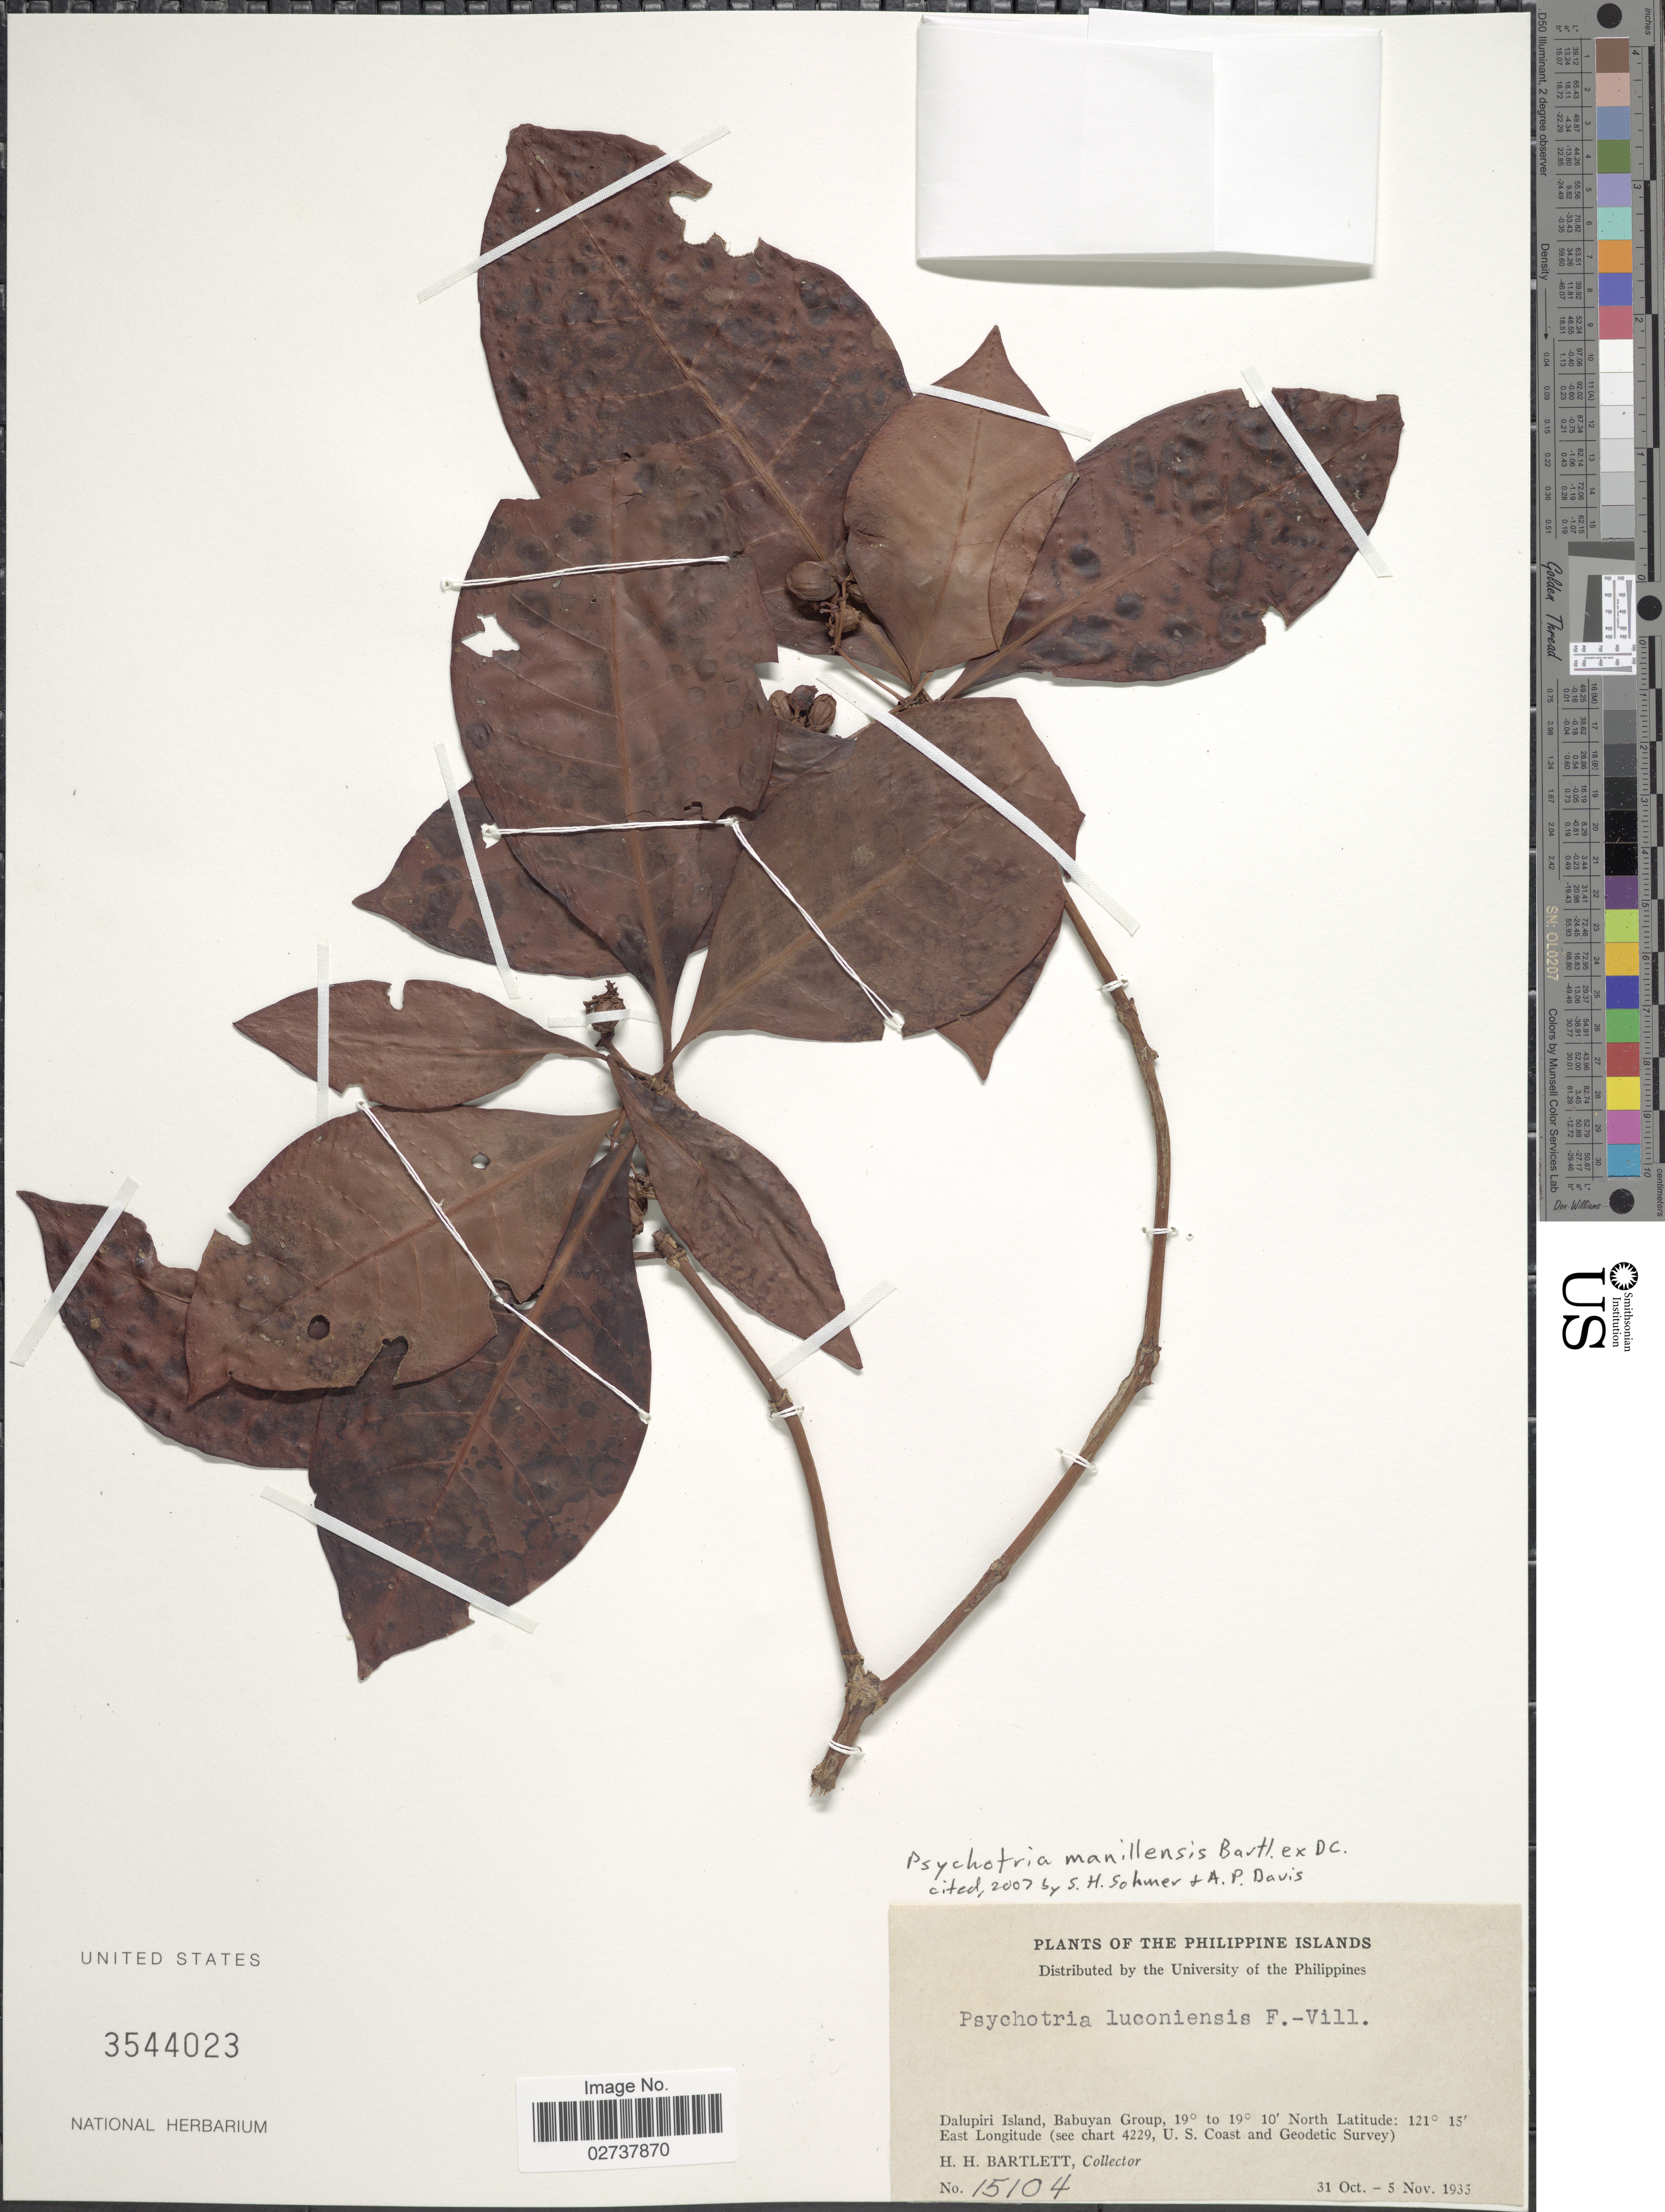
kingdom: Plantae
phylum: Tracheophyta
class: Magnoliopsida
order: Gentianales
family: Rubiaceae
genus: Psychotria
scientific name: Psychotria manillensis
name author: Bartl. ex DC.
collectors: H. H. Bartlett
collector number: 15104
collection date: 1935-10-31/1935-11-05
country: Philippines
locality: Dalupiri Island, babuyan Group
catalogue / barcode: US 3544023